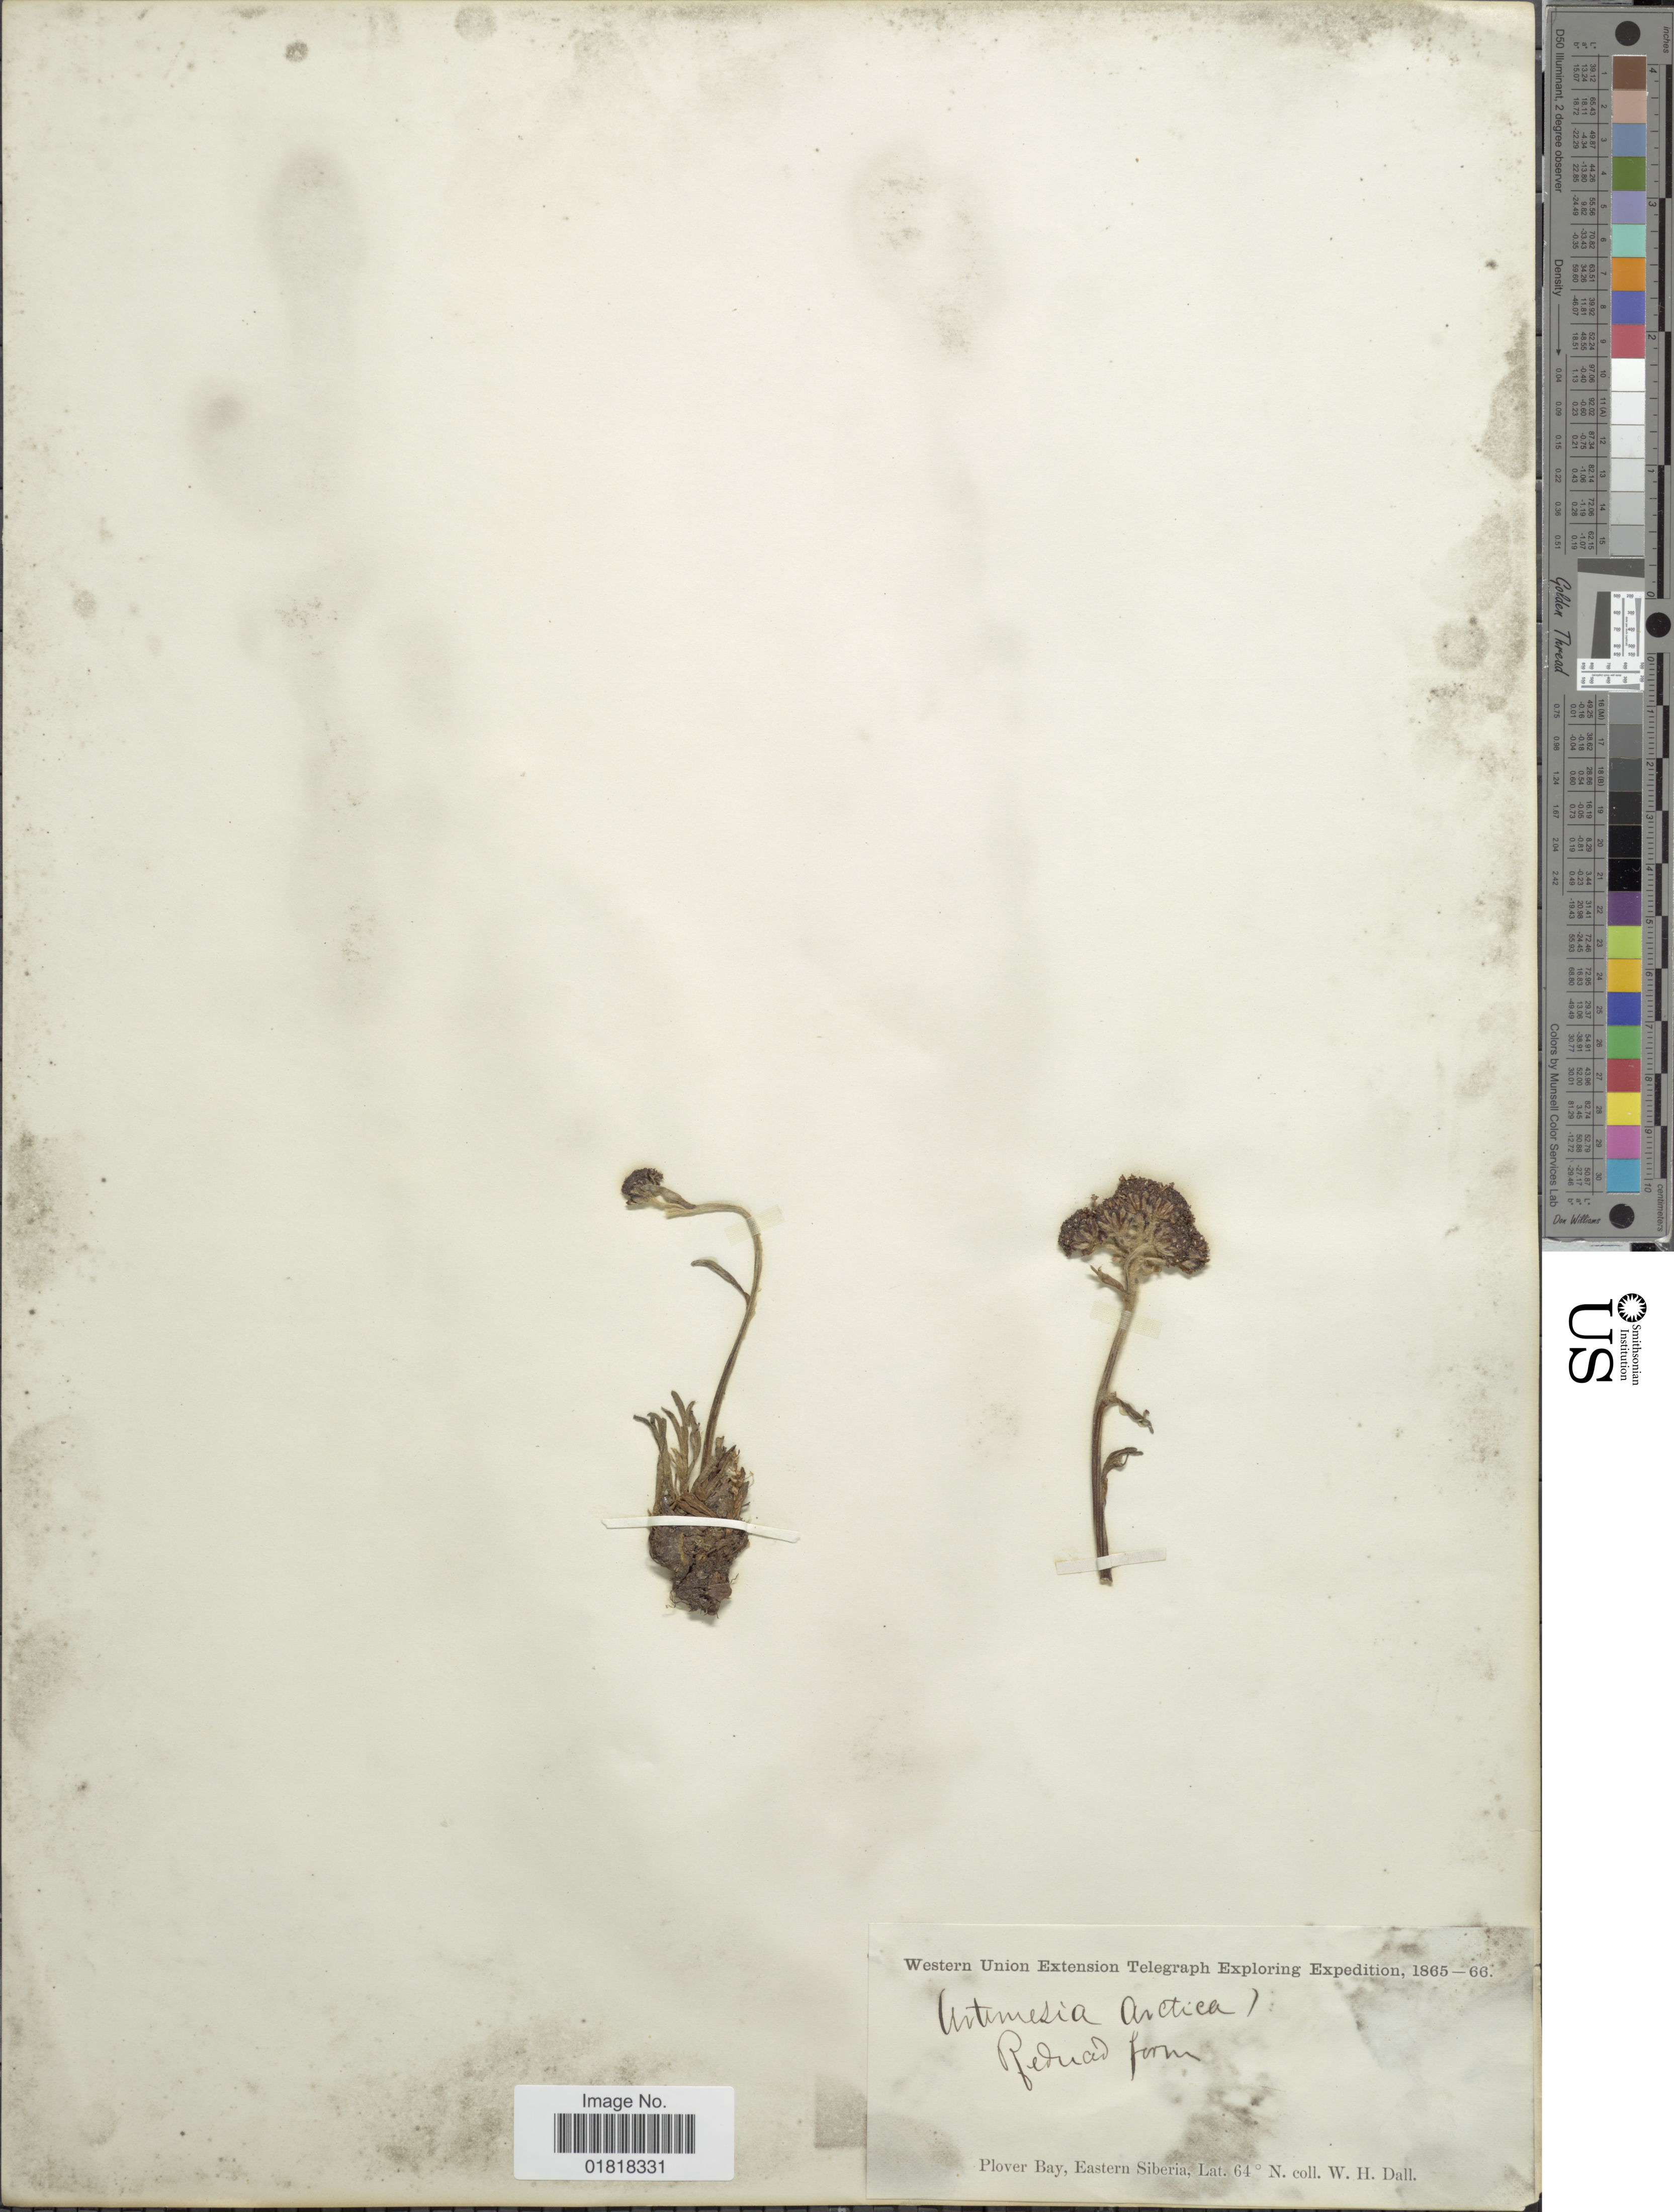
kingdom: Plantae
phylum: Tracheophyta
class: Magnoliopsida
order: Asterales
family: Asteraceae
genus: Artemisia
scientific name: Artemisia arctica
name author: Less.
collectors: W. Dall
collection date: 1865/1866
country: Russian Federation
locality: Western Union Extension Telegraph Exploring, Plover Bay, Eastern Siberia